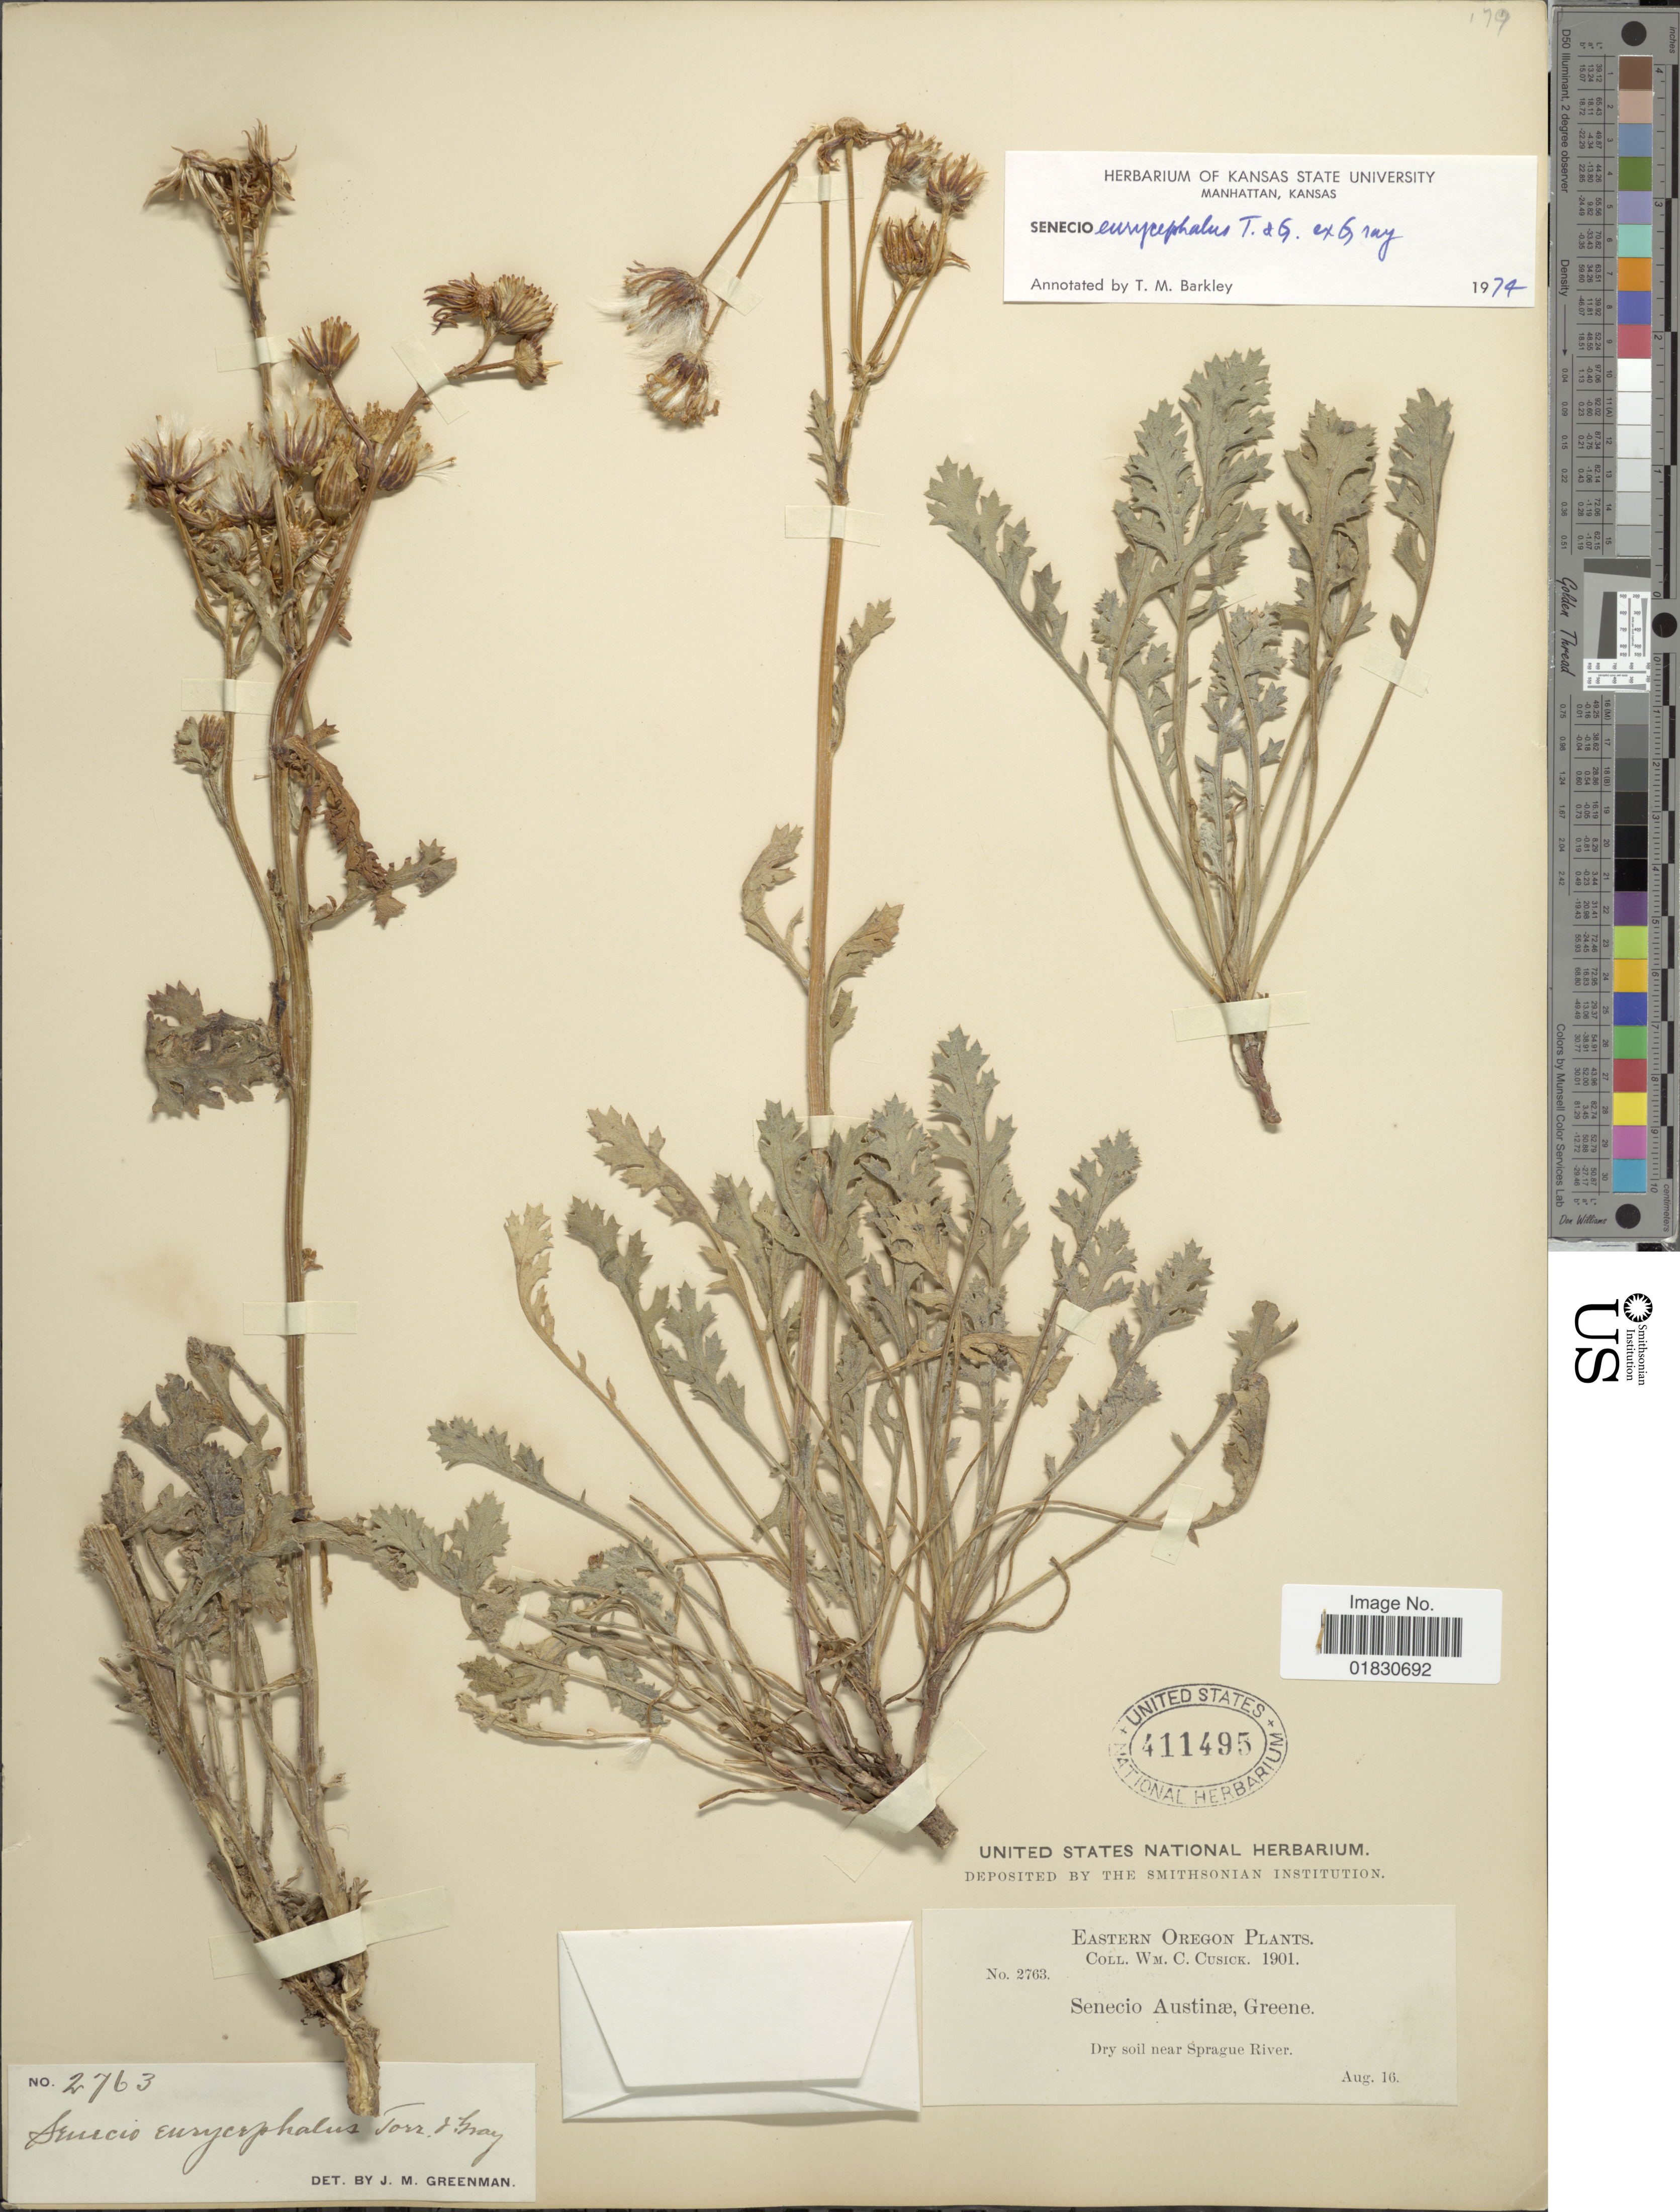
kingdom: Plantae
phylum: Tracheophyta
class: Magnoliopsida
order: Asterales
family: Asteraceae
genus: Packera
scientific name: Packera eurycephala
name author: (Torr. & A. Gray) W.A. Weber & Á. Löve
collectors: W. C. Cusick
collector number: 2763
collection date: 1901-08-16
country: United States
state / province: Oregon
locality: Eastern Oregon, Dry soil near Sprague River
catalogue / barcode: US 411495